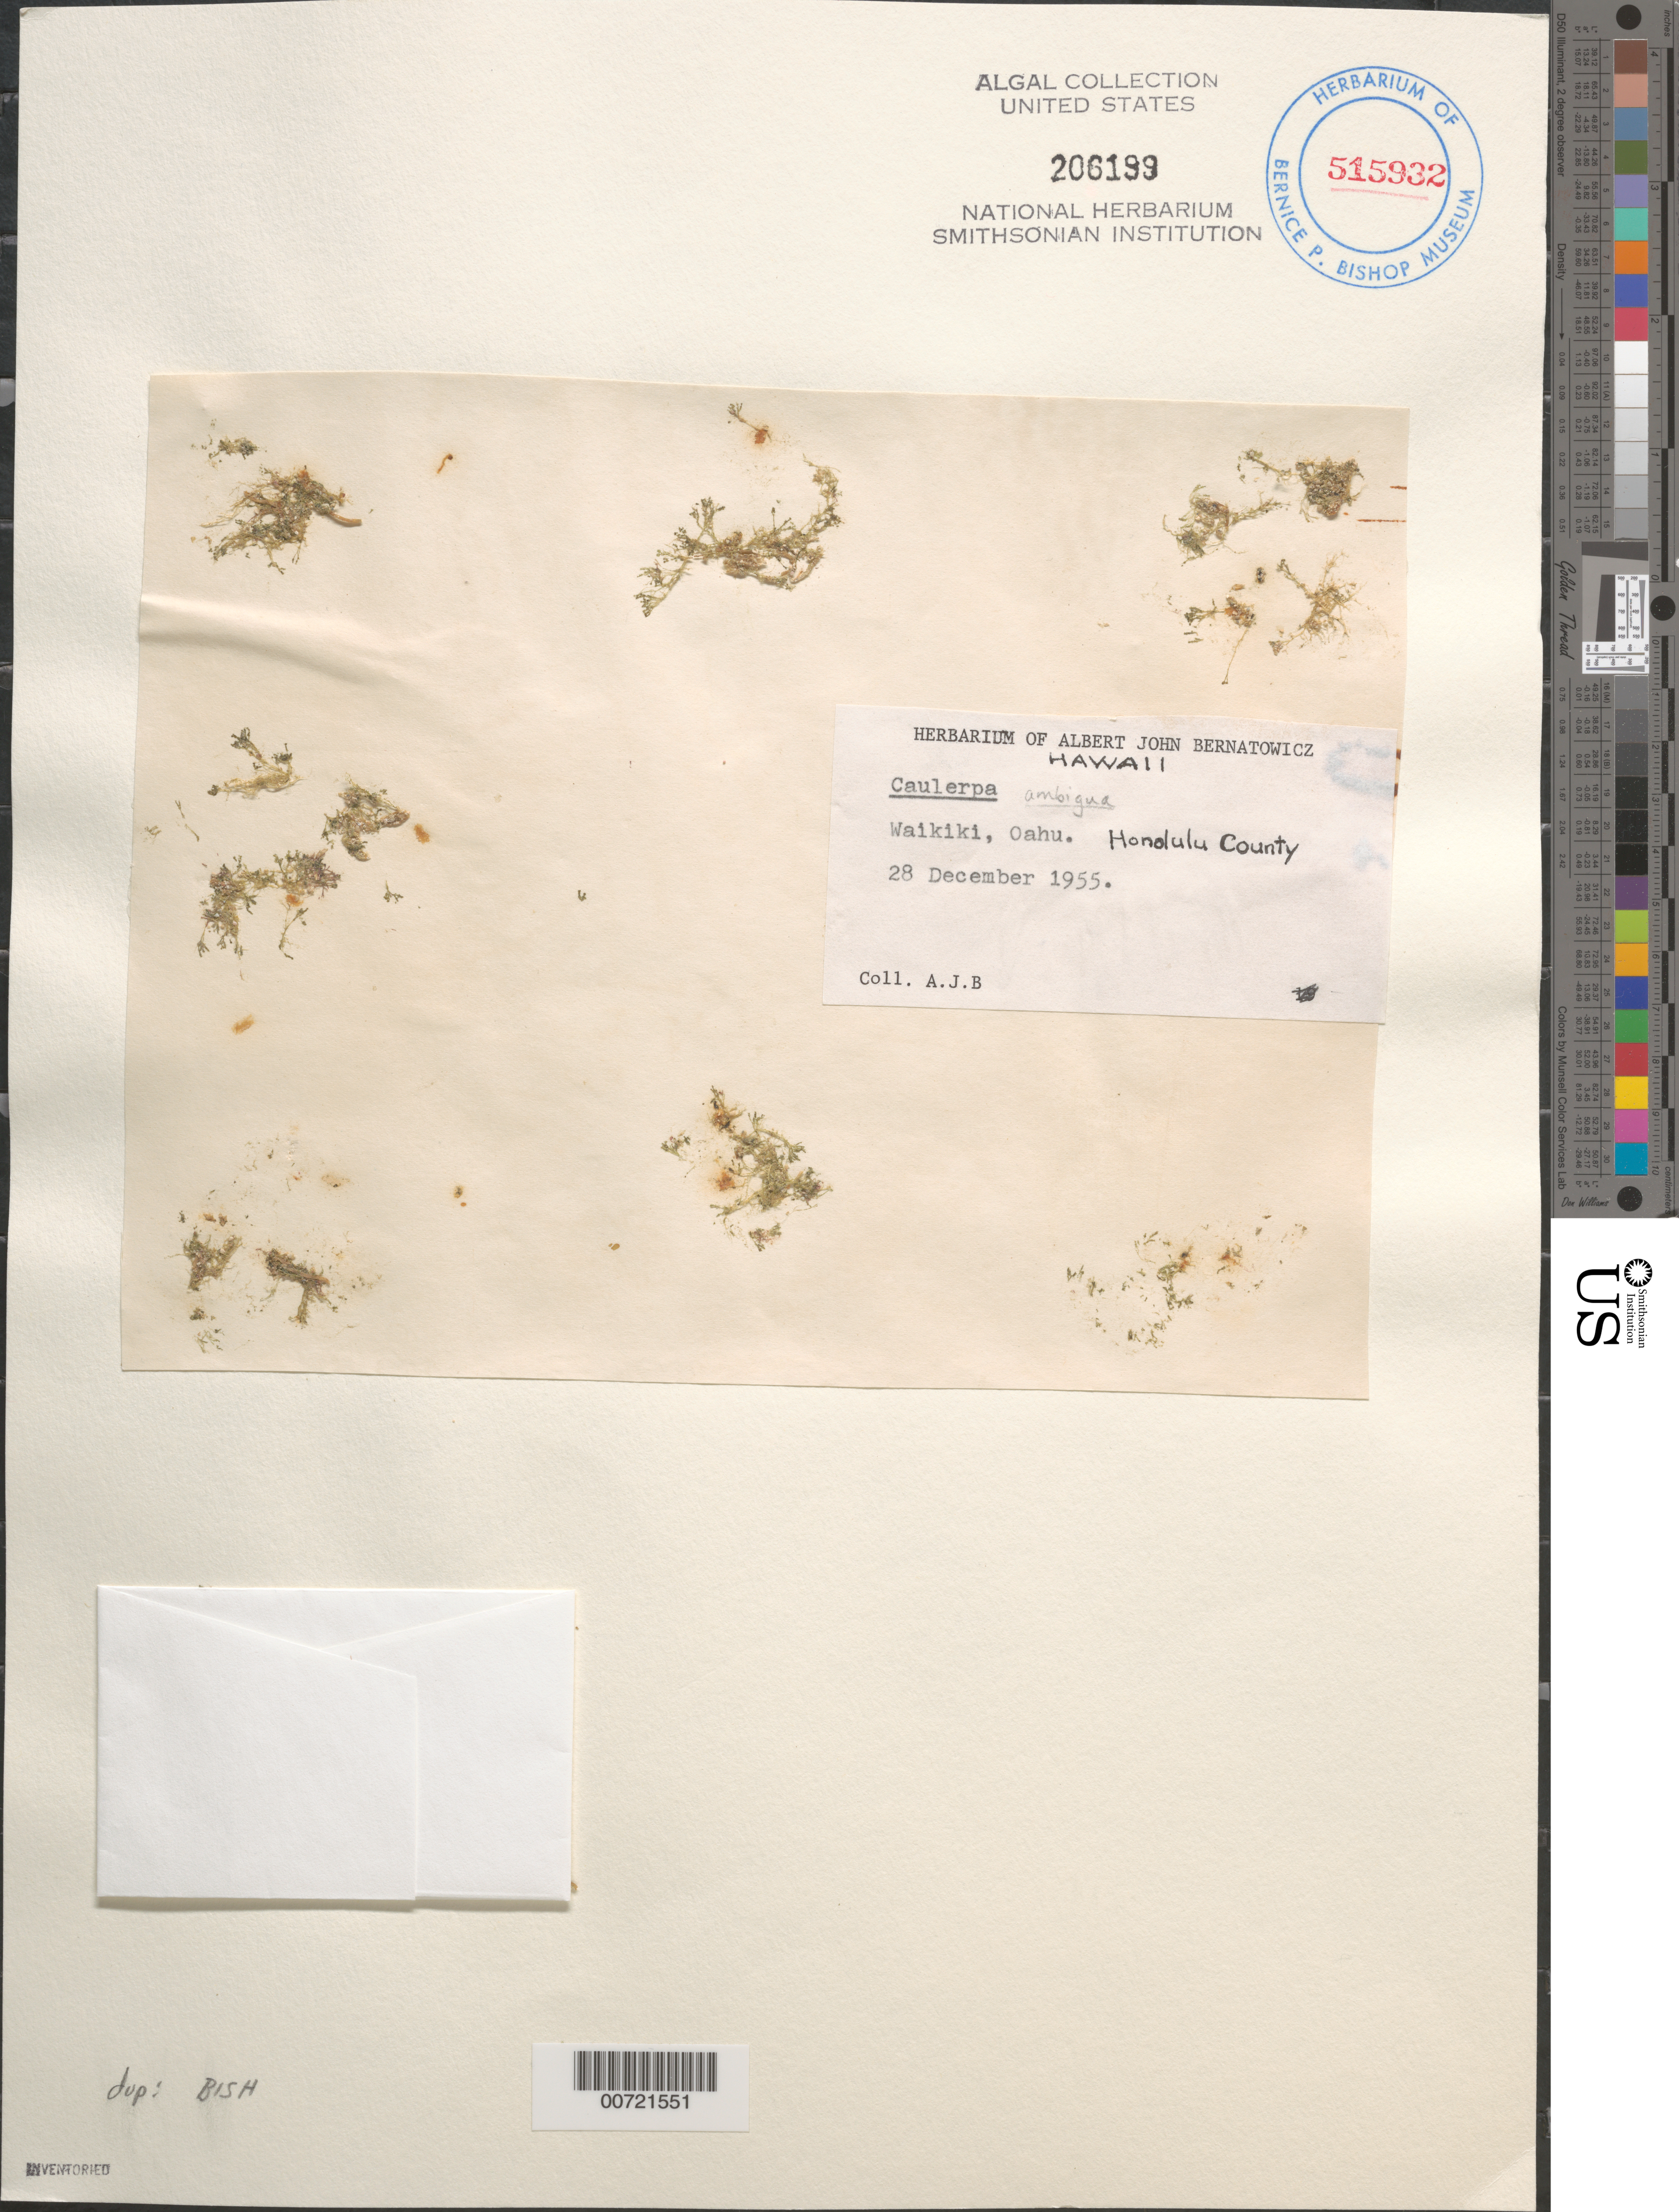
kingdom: Plantae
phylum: Chlorophyta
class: Ulvophyceae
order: Bryopsidales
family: Caulerpaceae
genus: Caulerpa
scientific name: Caulerpa ambigua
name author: Okamura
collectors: A. Bernatowicz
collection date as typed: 28 Dec 1955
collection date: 1955-12-28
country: United States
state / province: Hawaii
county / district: Honolulu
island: Oahu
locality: Waikiki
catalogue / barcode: US 206199